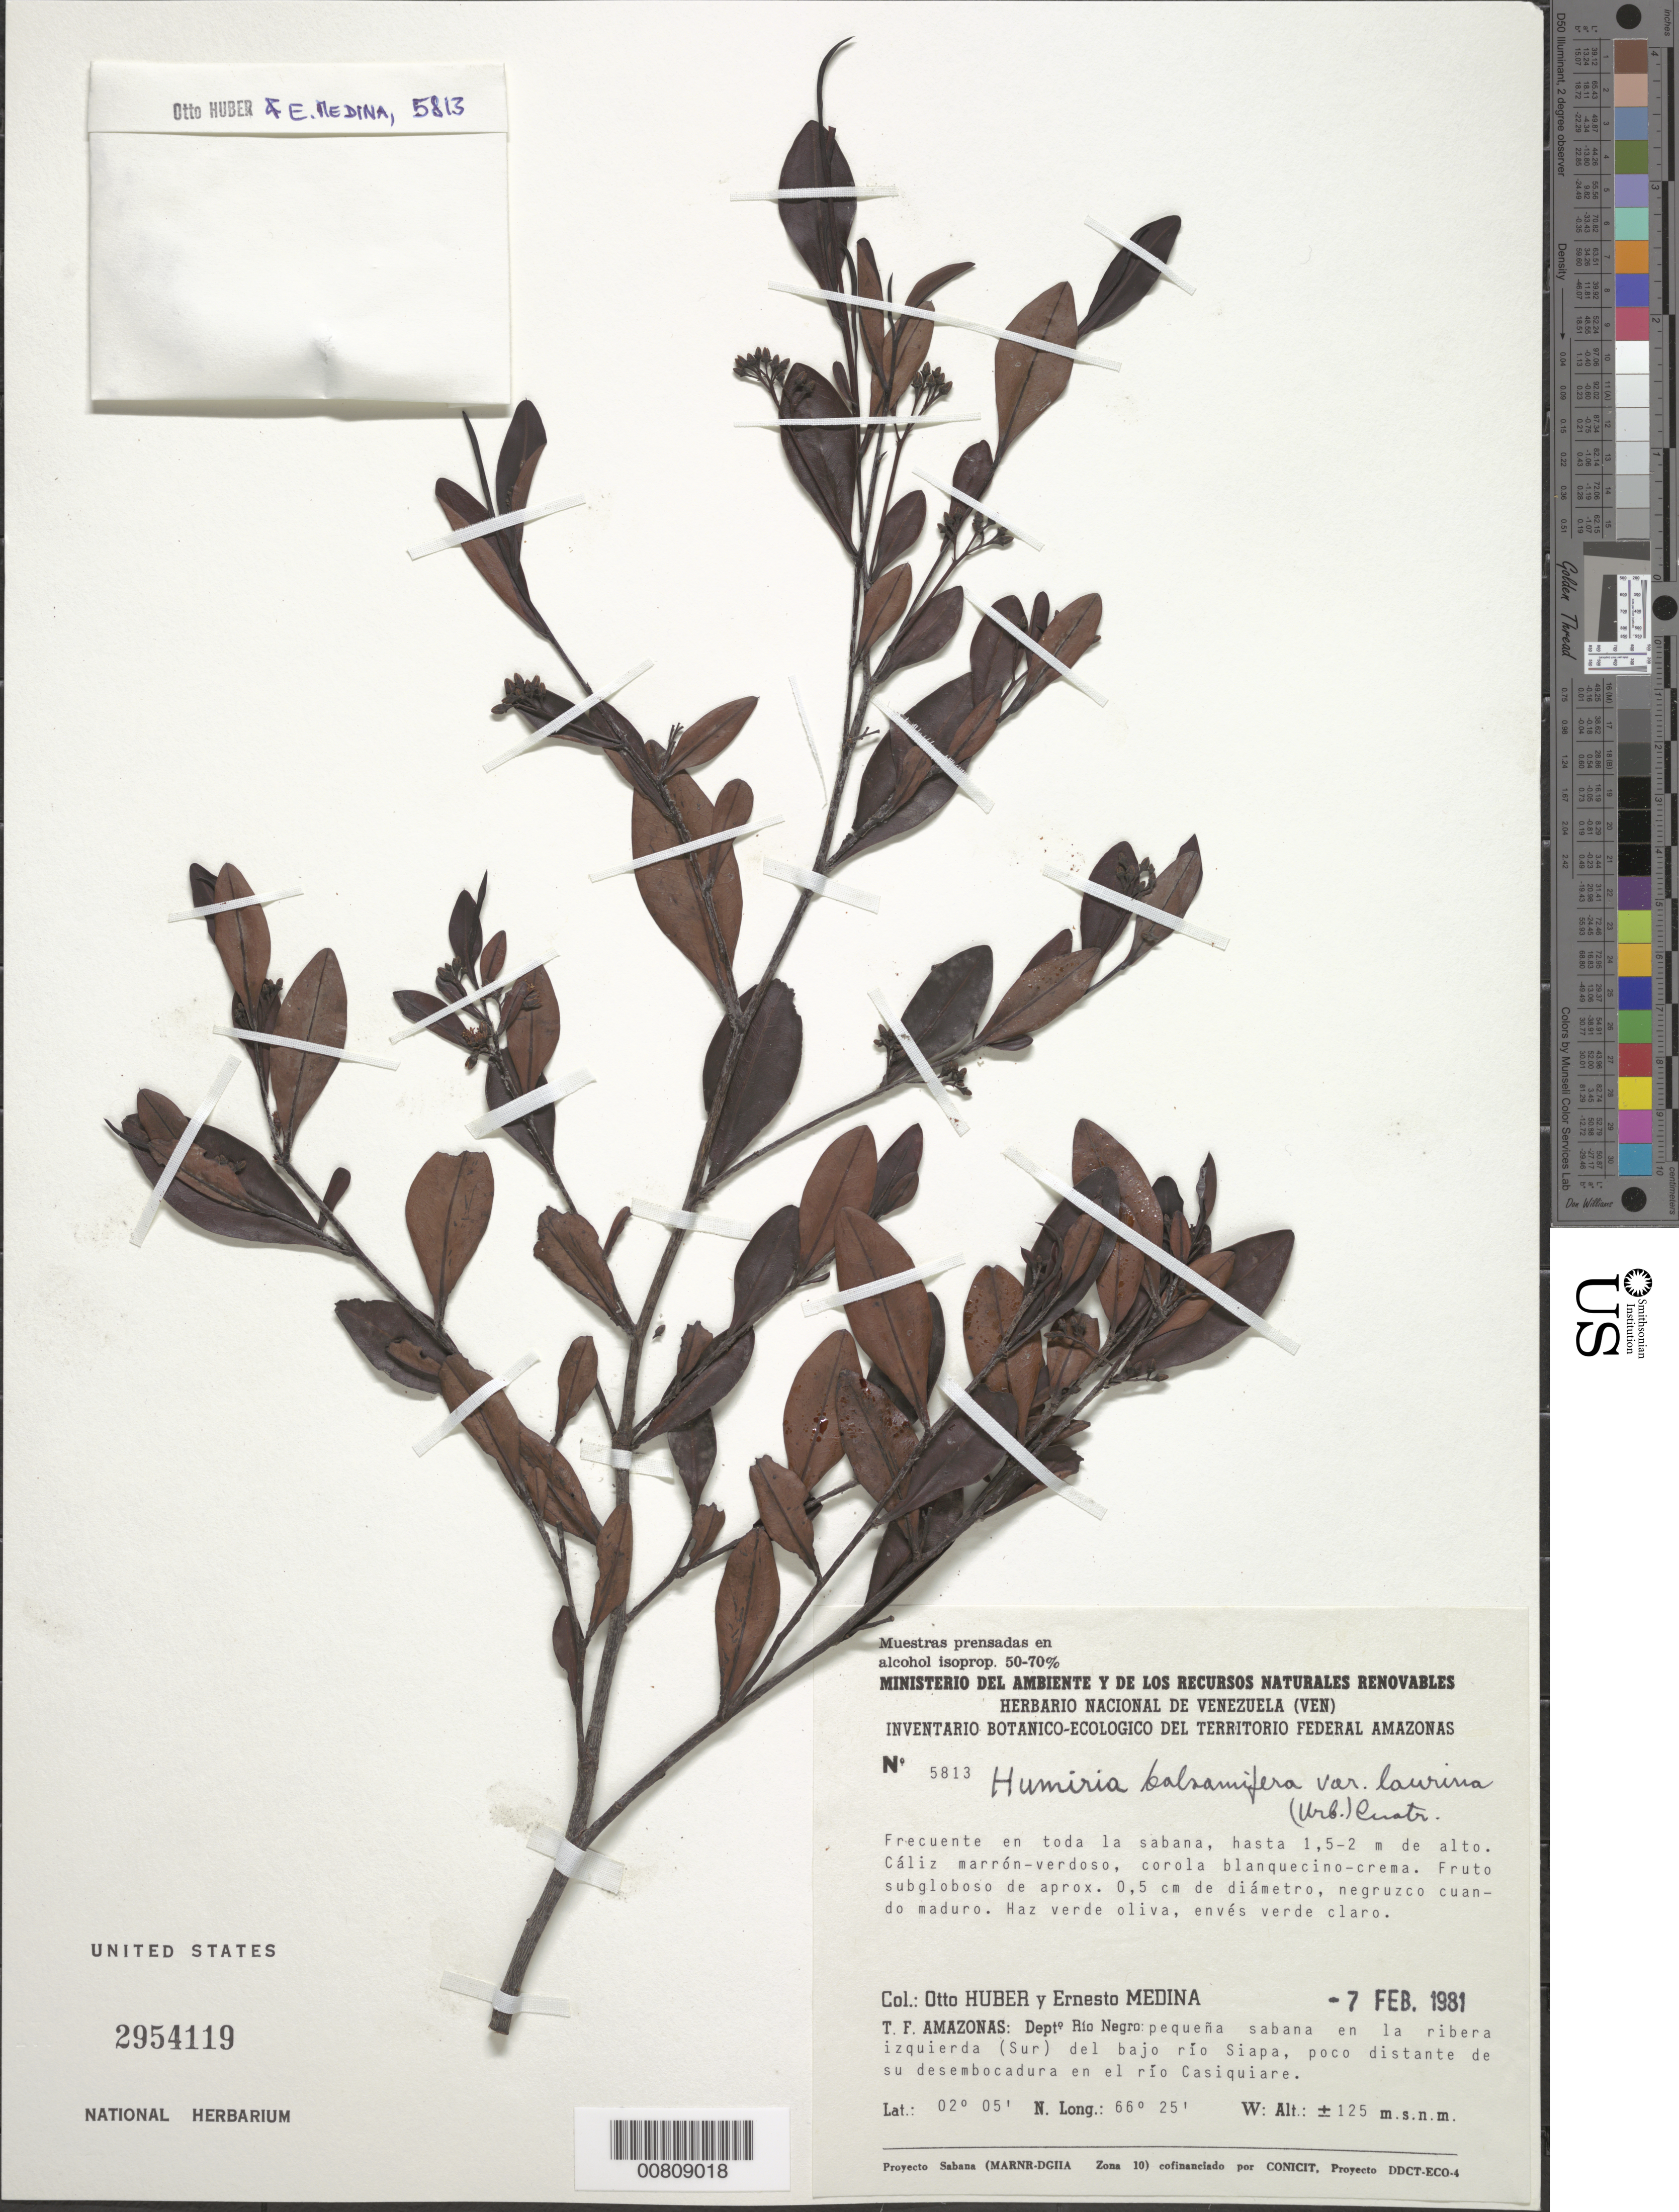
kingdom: Plantae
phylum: Tracheophyta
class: Magnoliopsida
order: Malpighiales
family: Humiriaceae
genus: Humiria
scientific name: Humiria balsamifera var. laurina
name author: Cuatrec.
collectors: O. Huber & E. Medina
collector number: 5813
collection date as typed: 7-Feb-81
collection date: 1981-02-07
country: Venezuela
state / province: Amazonas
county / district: Río Negro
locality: Río Casiquiare, (Sur) del bajo Río Siapa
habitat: Pequeña sabana; en la ribera izquierda; en toda la sabana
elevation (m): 125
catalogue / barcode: US 2954119